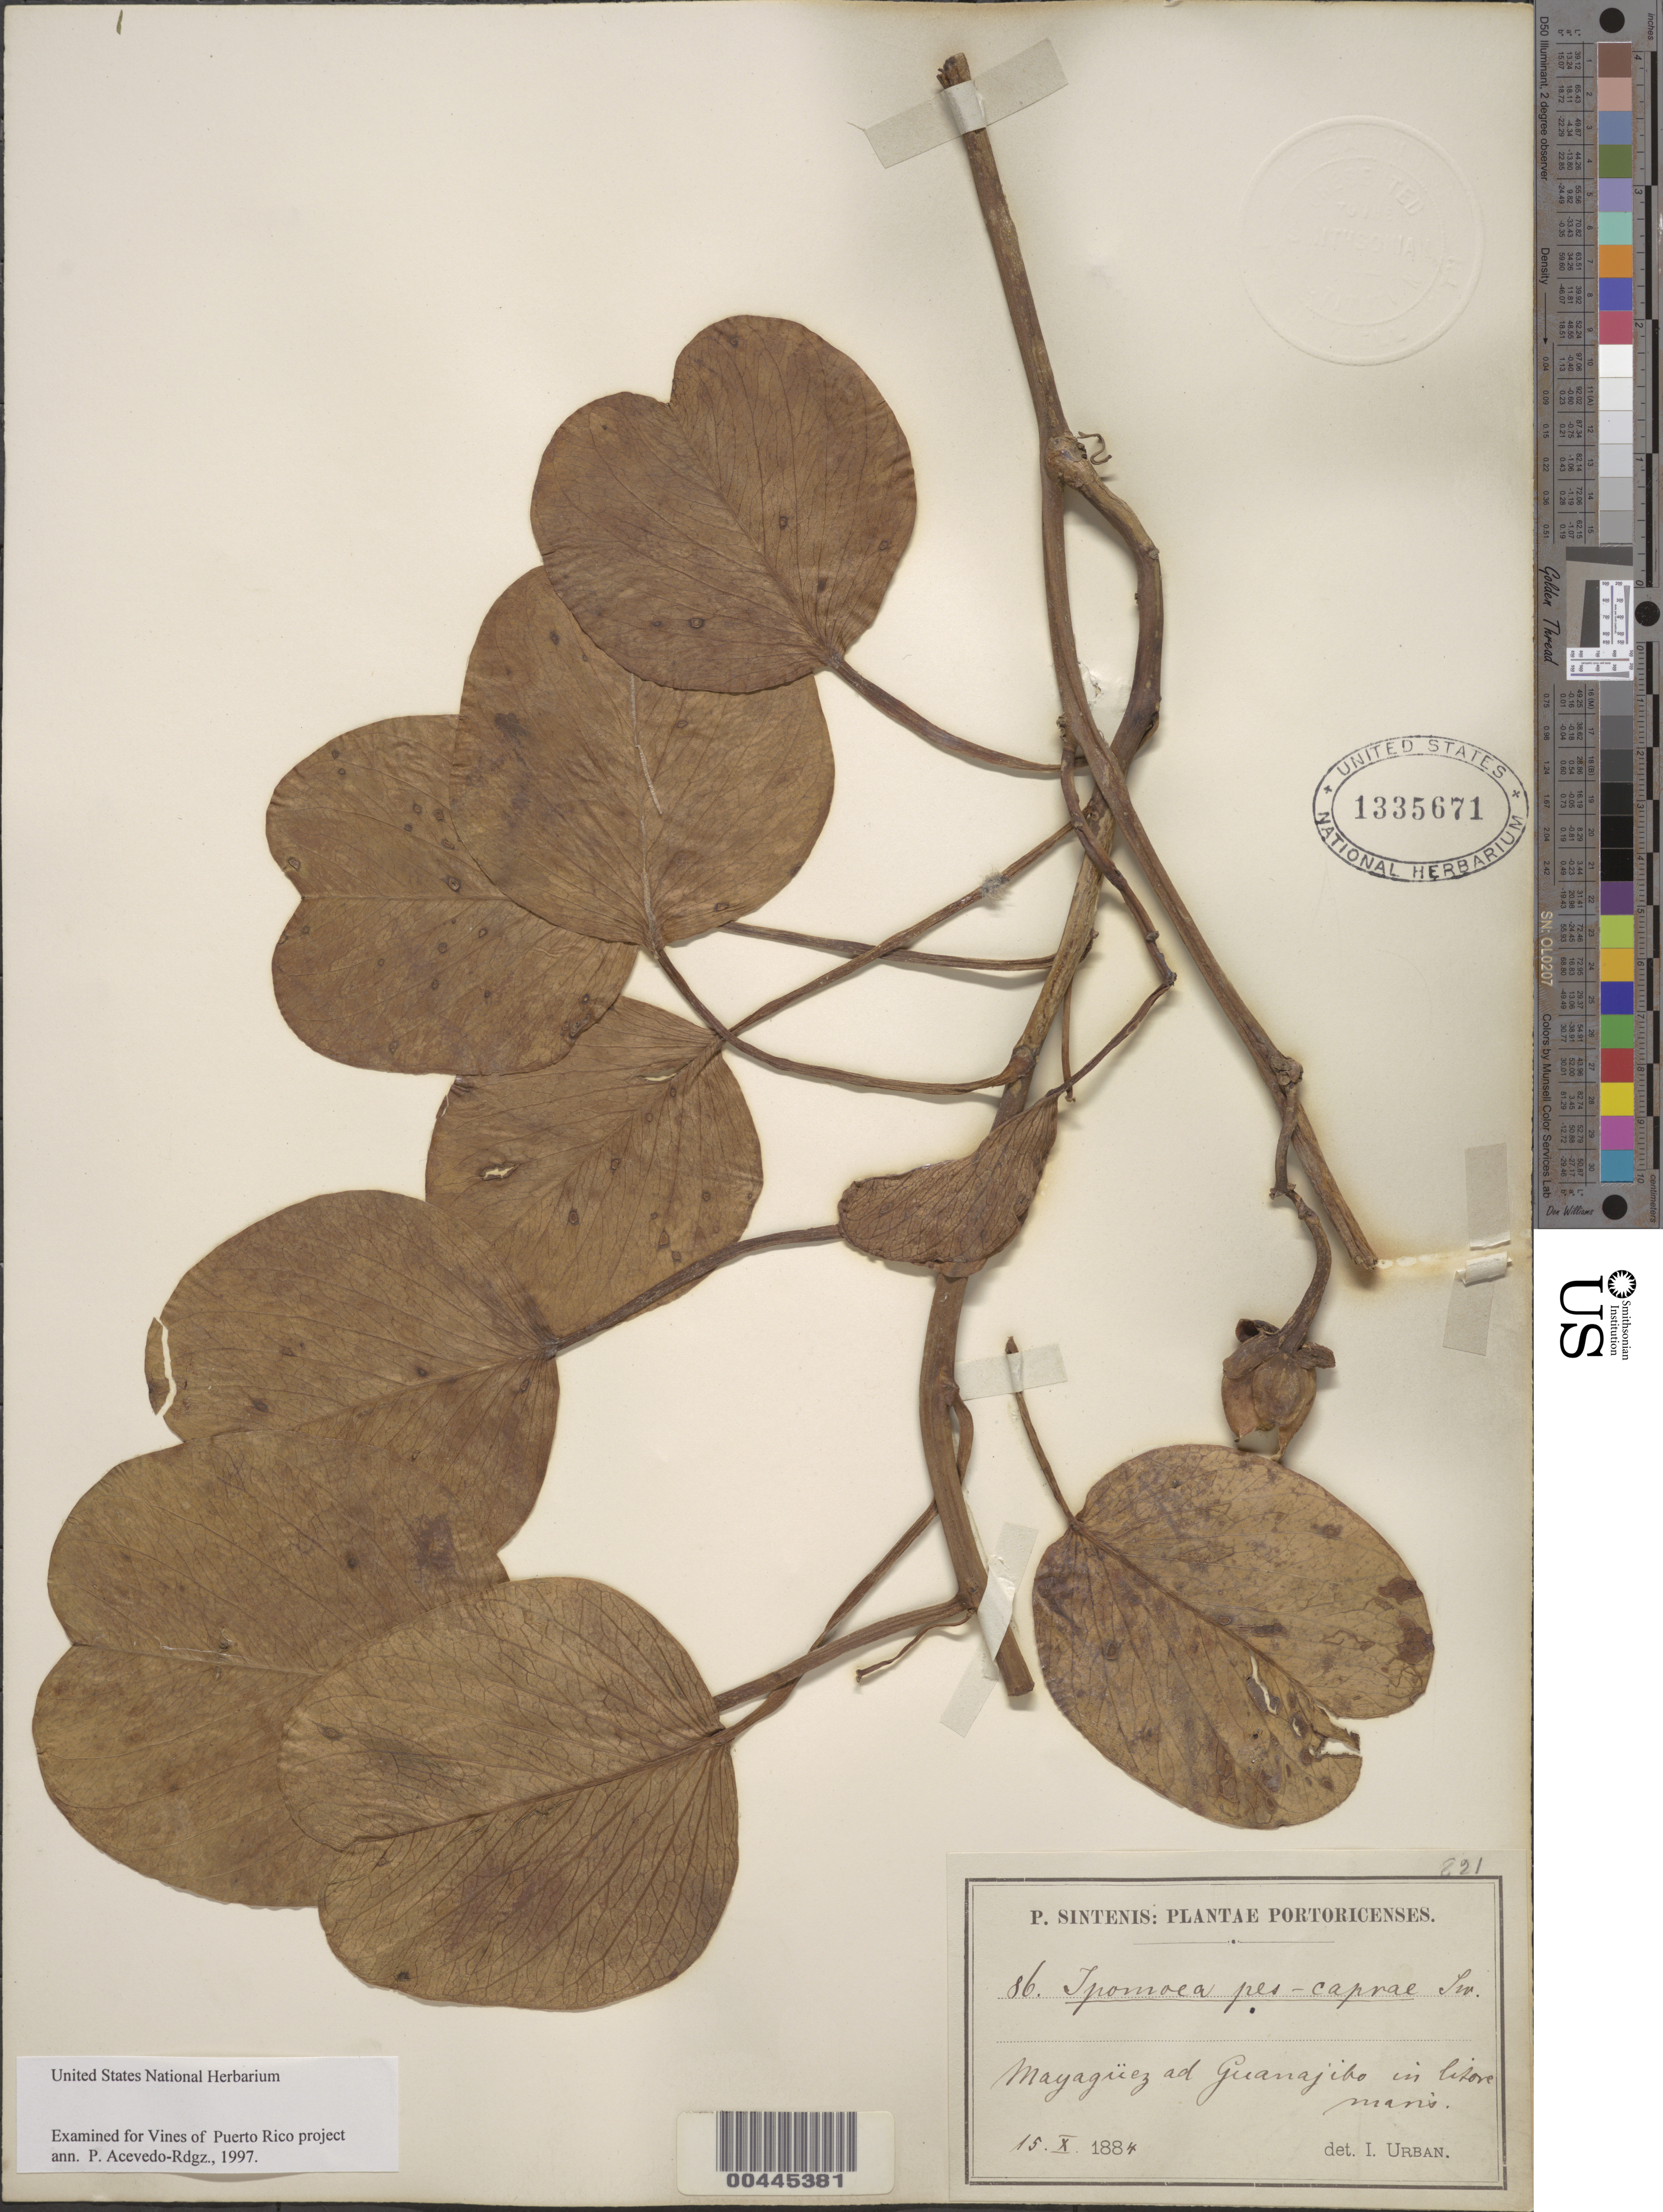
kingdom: Plantae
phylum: Tracheophyta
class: Magnoliopsida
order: Solanales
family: Convolvulaceae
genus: Ipomoea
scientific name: Ipomoea pes-caprae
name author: (L.) R. Br.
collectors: P. Sintenis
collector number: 86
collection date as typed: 15 Oct 1884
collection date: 1884-10-15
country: Puerto Rico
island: Greater Antilles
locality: Mayagüez ad Guanajibo. In litore maris.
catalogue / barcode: US 1335671